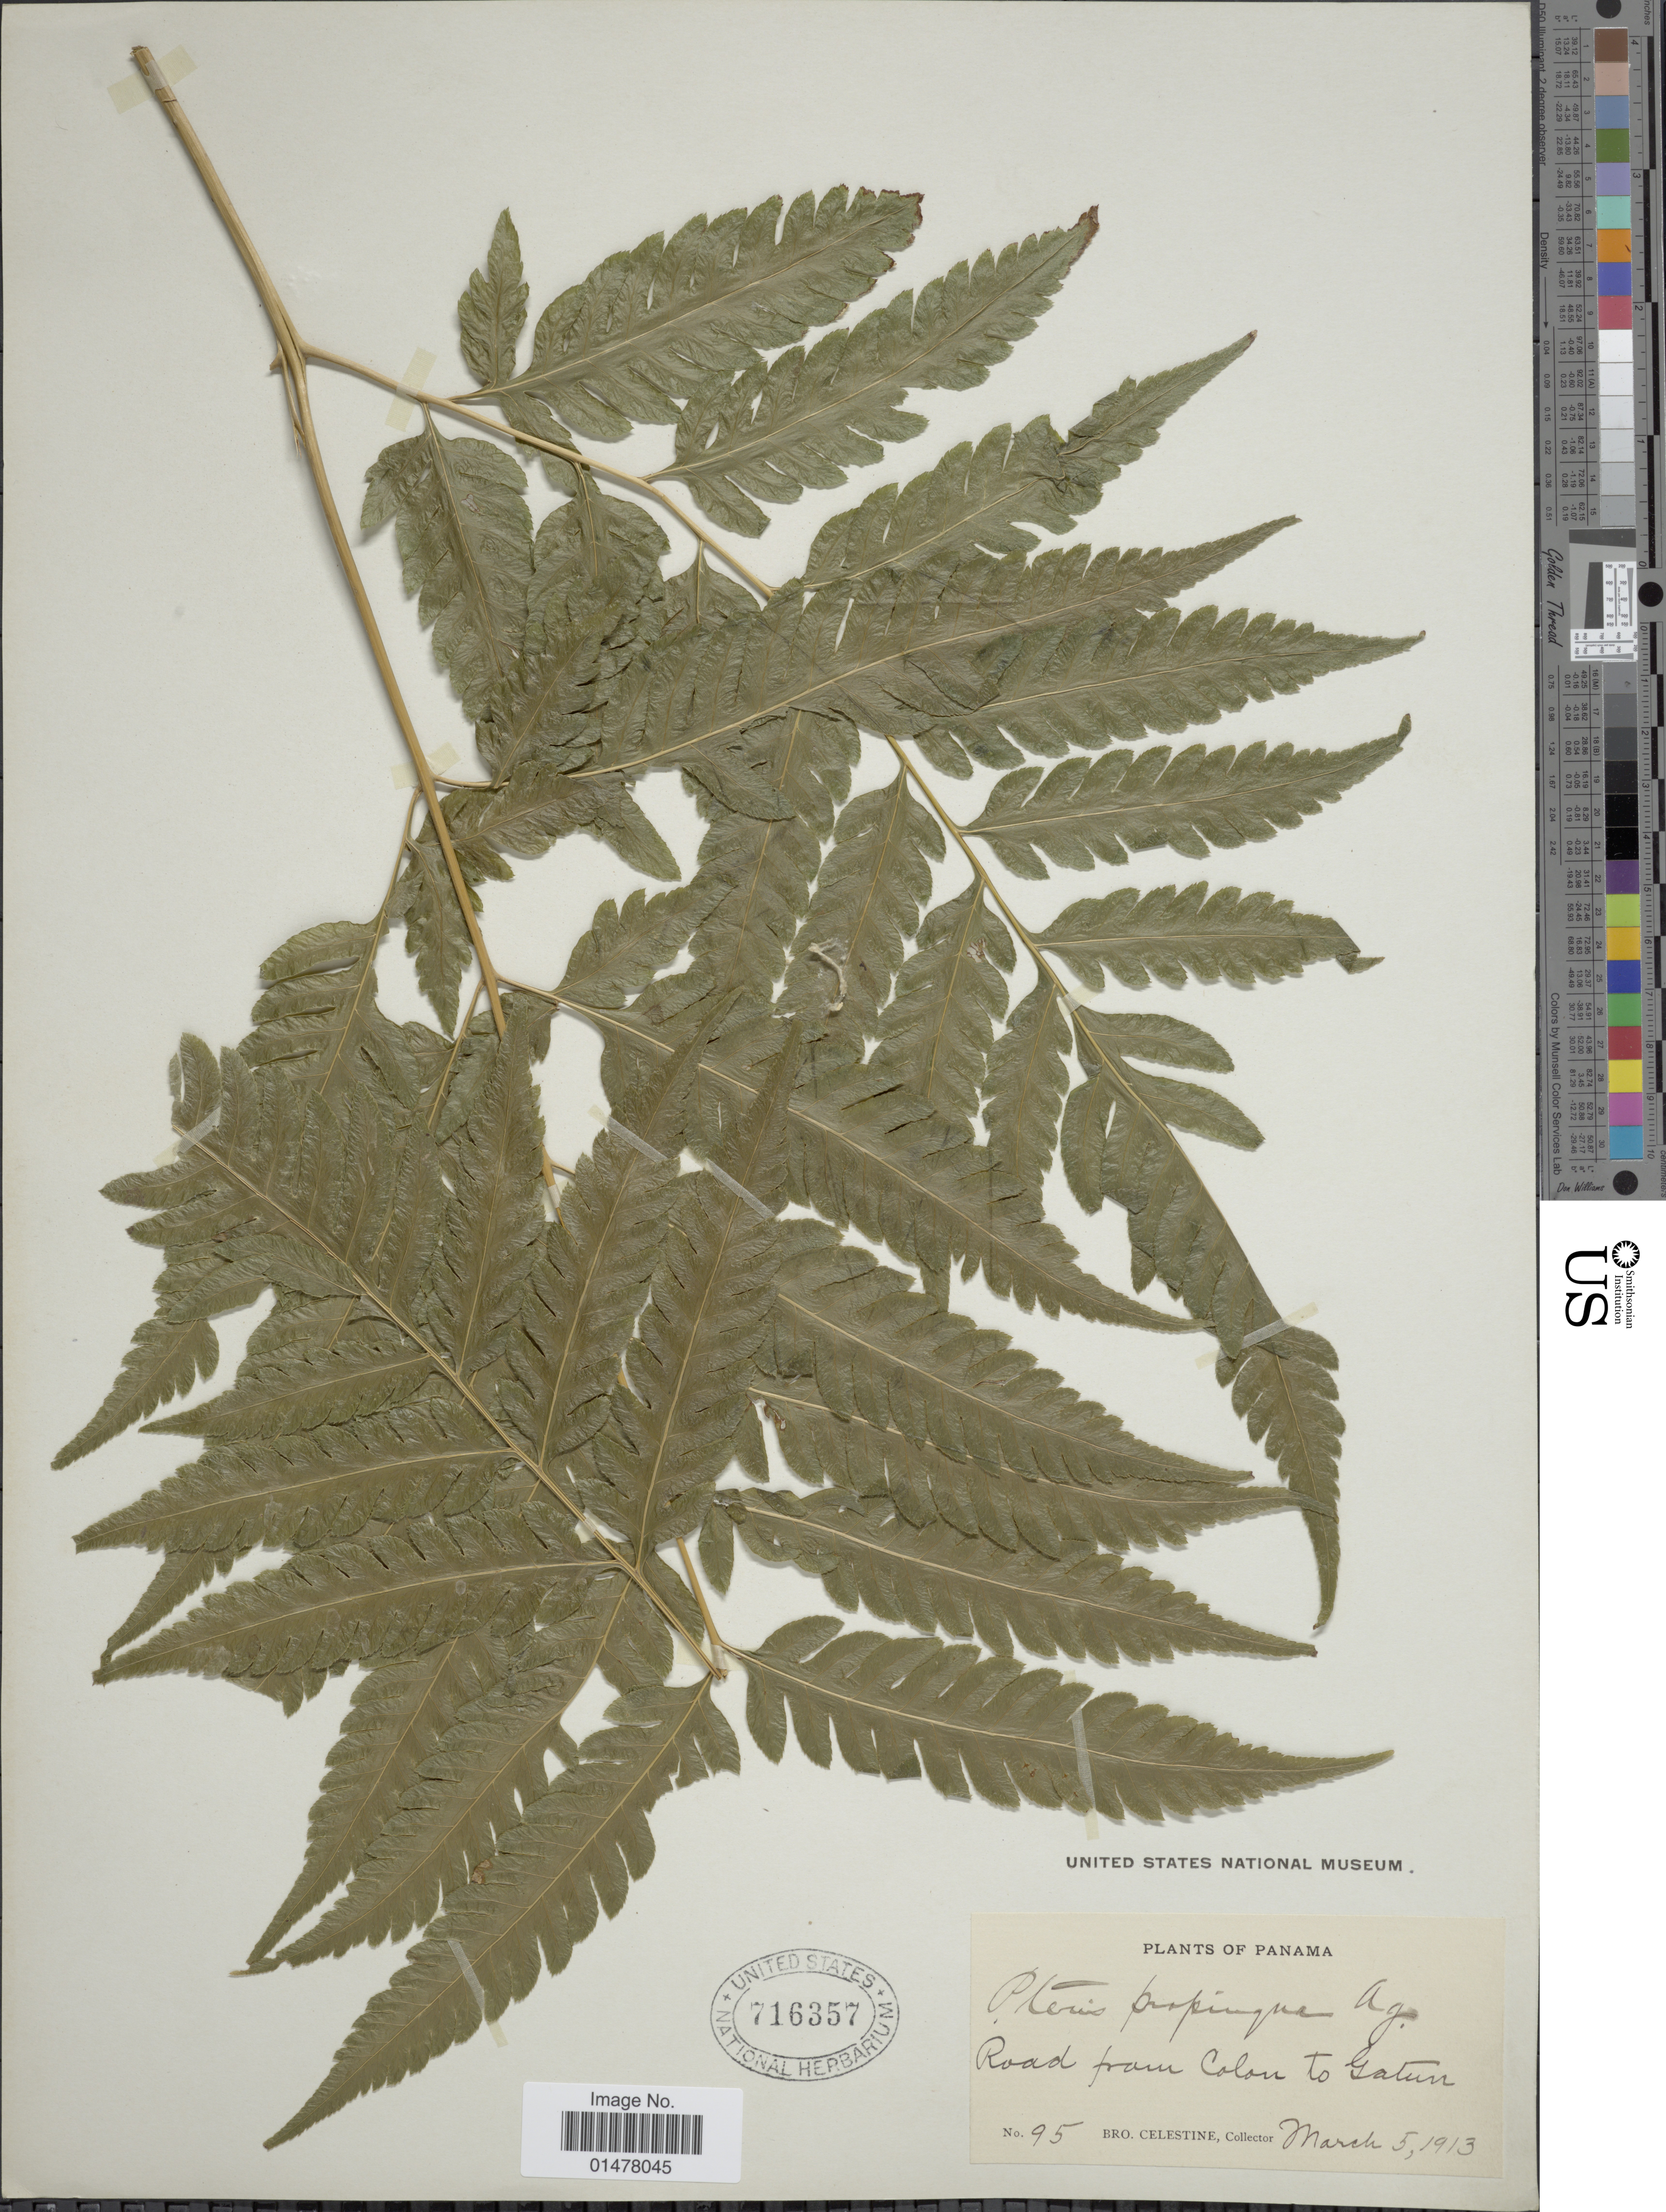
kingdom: Plantae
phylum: Tracheophyta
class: Polypodiopsida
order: Polypodiales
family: Pteridaceae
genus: Pteris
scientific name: Pteris propinqua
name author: J. Agardh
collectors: B. Celestine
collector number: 95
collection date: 1913-03-05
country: Panama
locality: Plants of Panama, Road from colon to Gatun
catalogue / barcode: US 716357